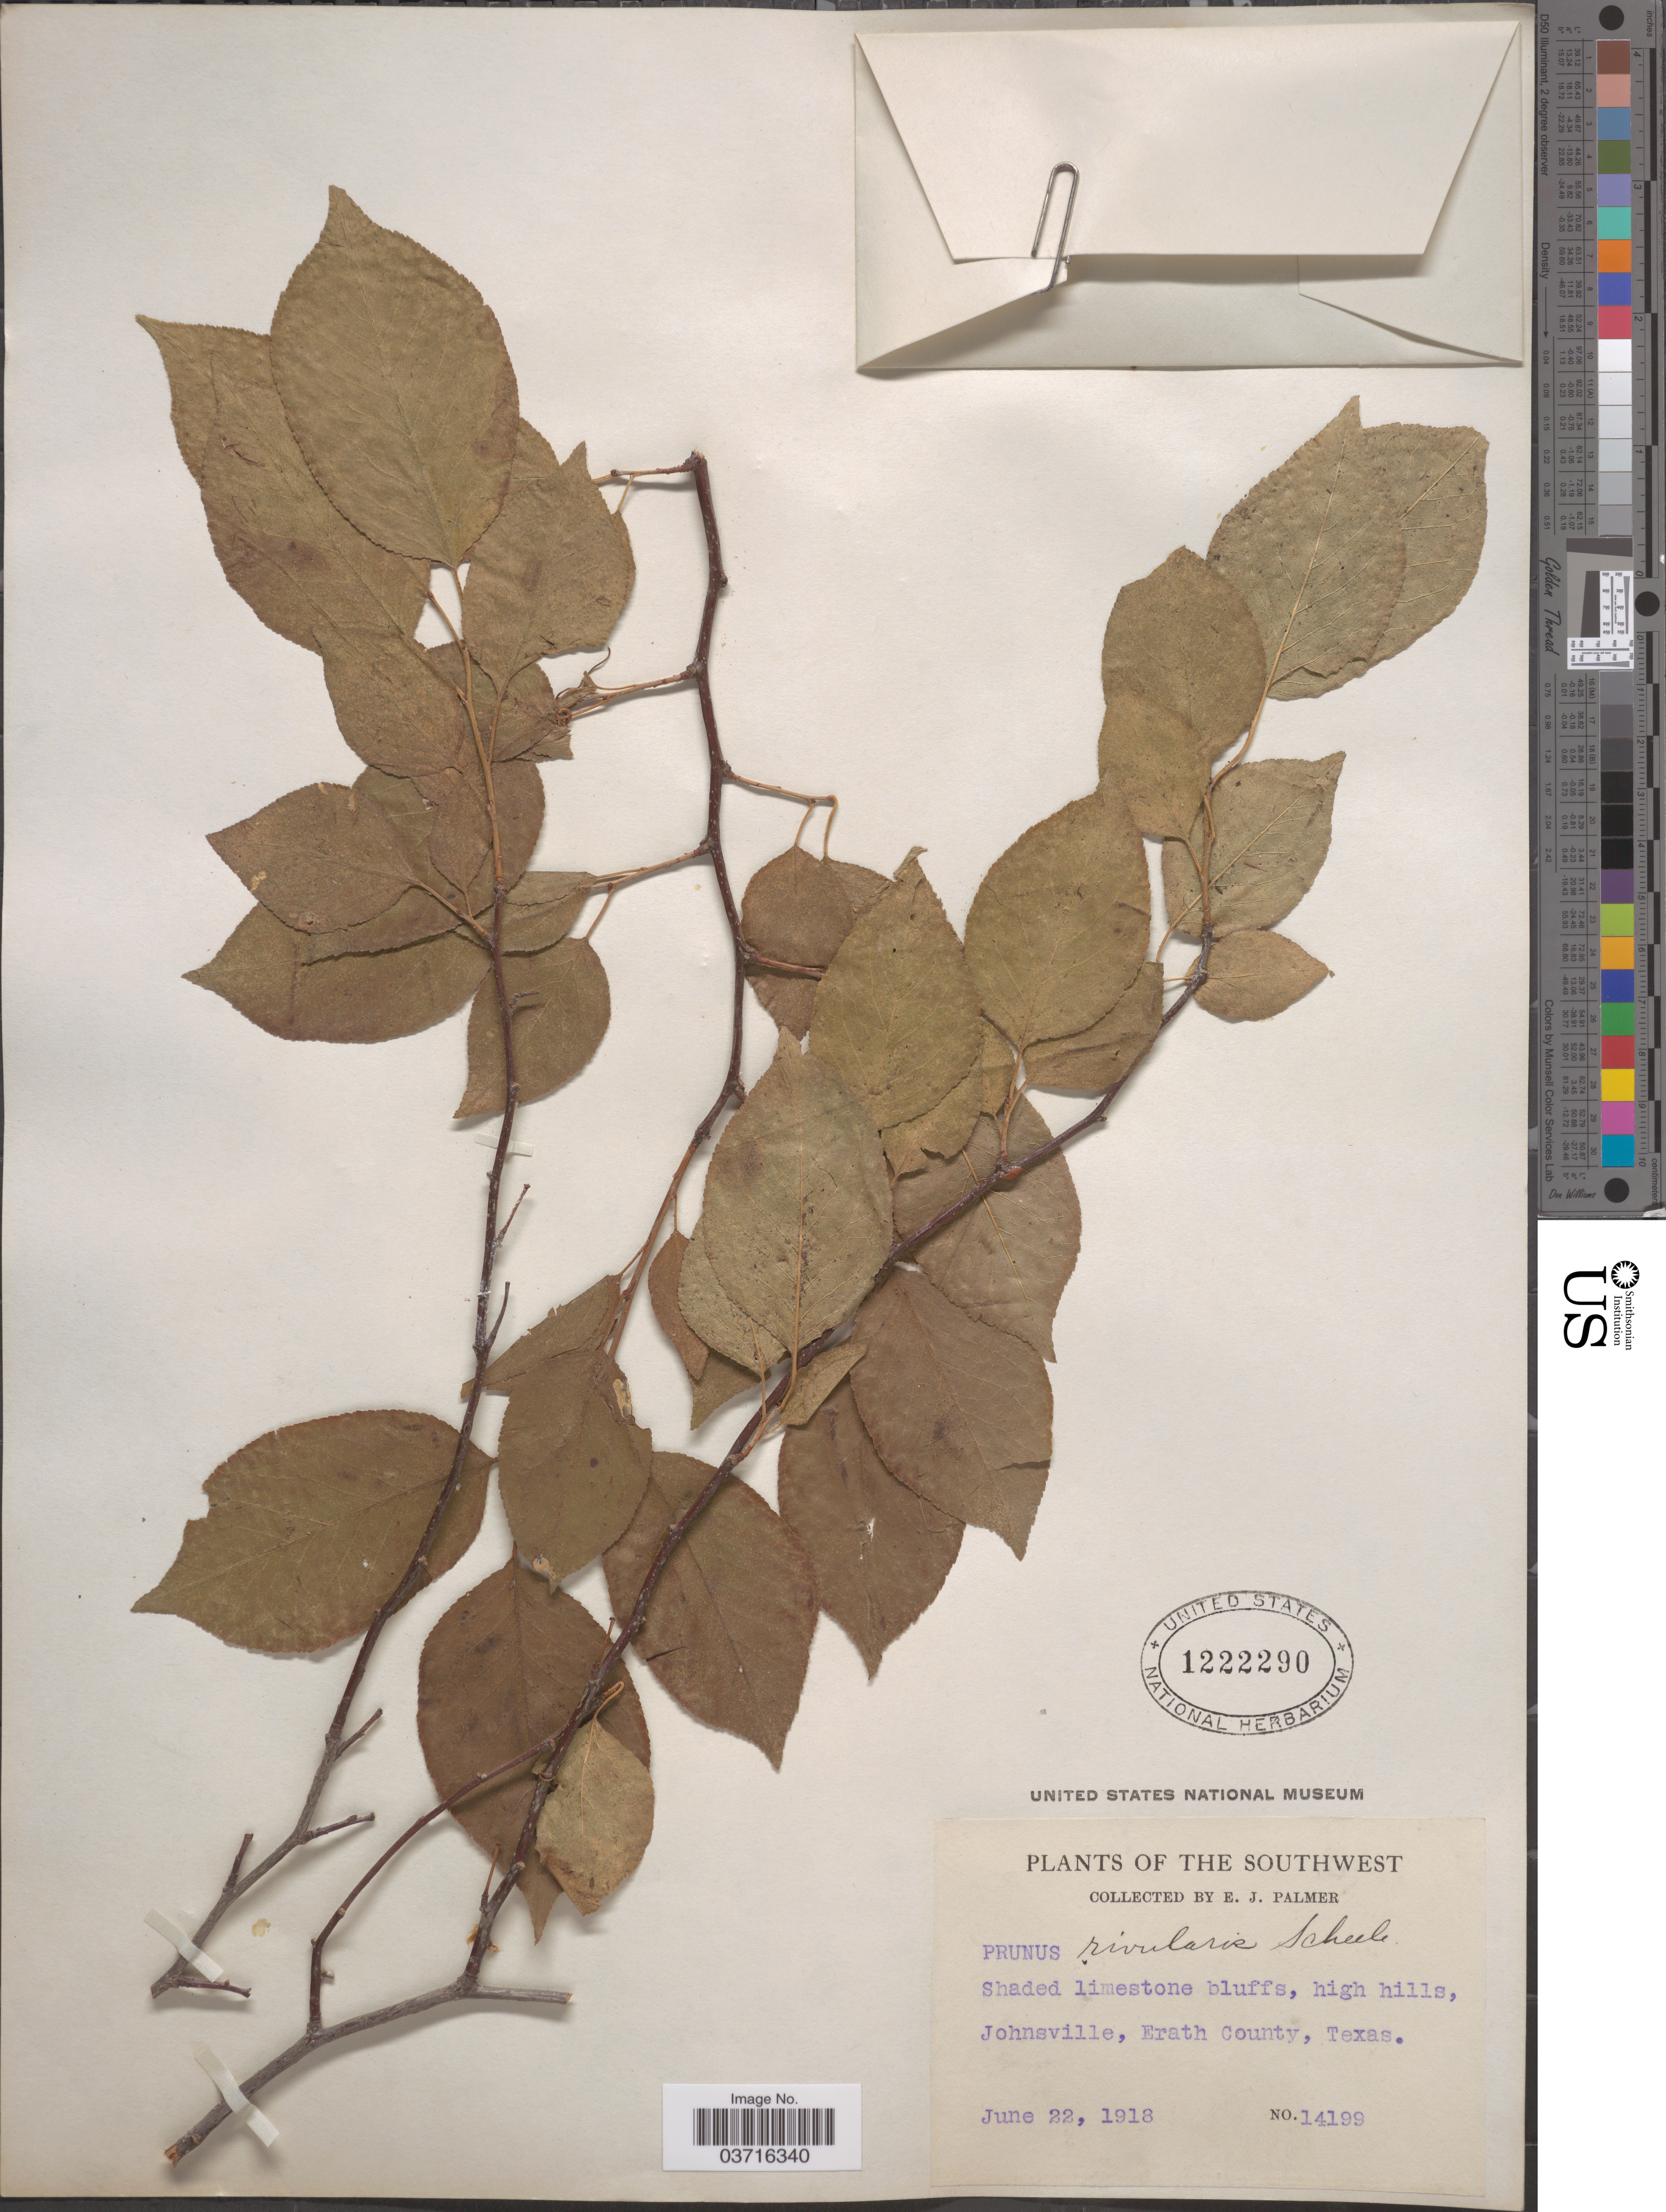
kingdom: Plantae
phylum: Tracheophyta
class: Magnoliopsida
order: Rosales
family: Rosaceae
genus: Prunus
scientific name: Prunus rivularis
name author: Scheele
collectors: E. J. Palmer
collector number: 14199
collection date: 1918-06-22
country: United States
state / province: Texas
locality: The Southwest. Johnsville, Erath County.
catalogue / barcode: US 1222290